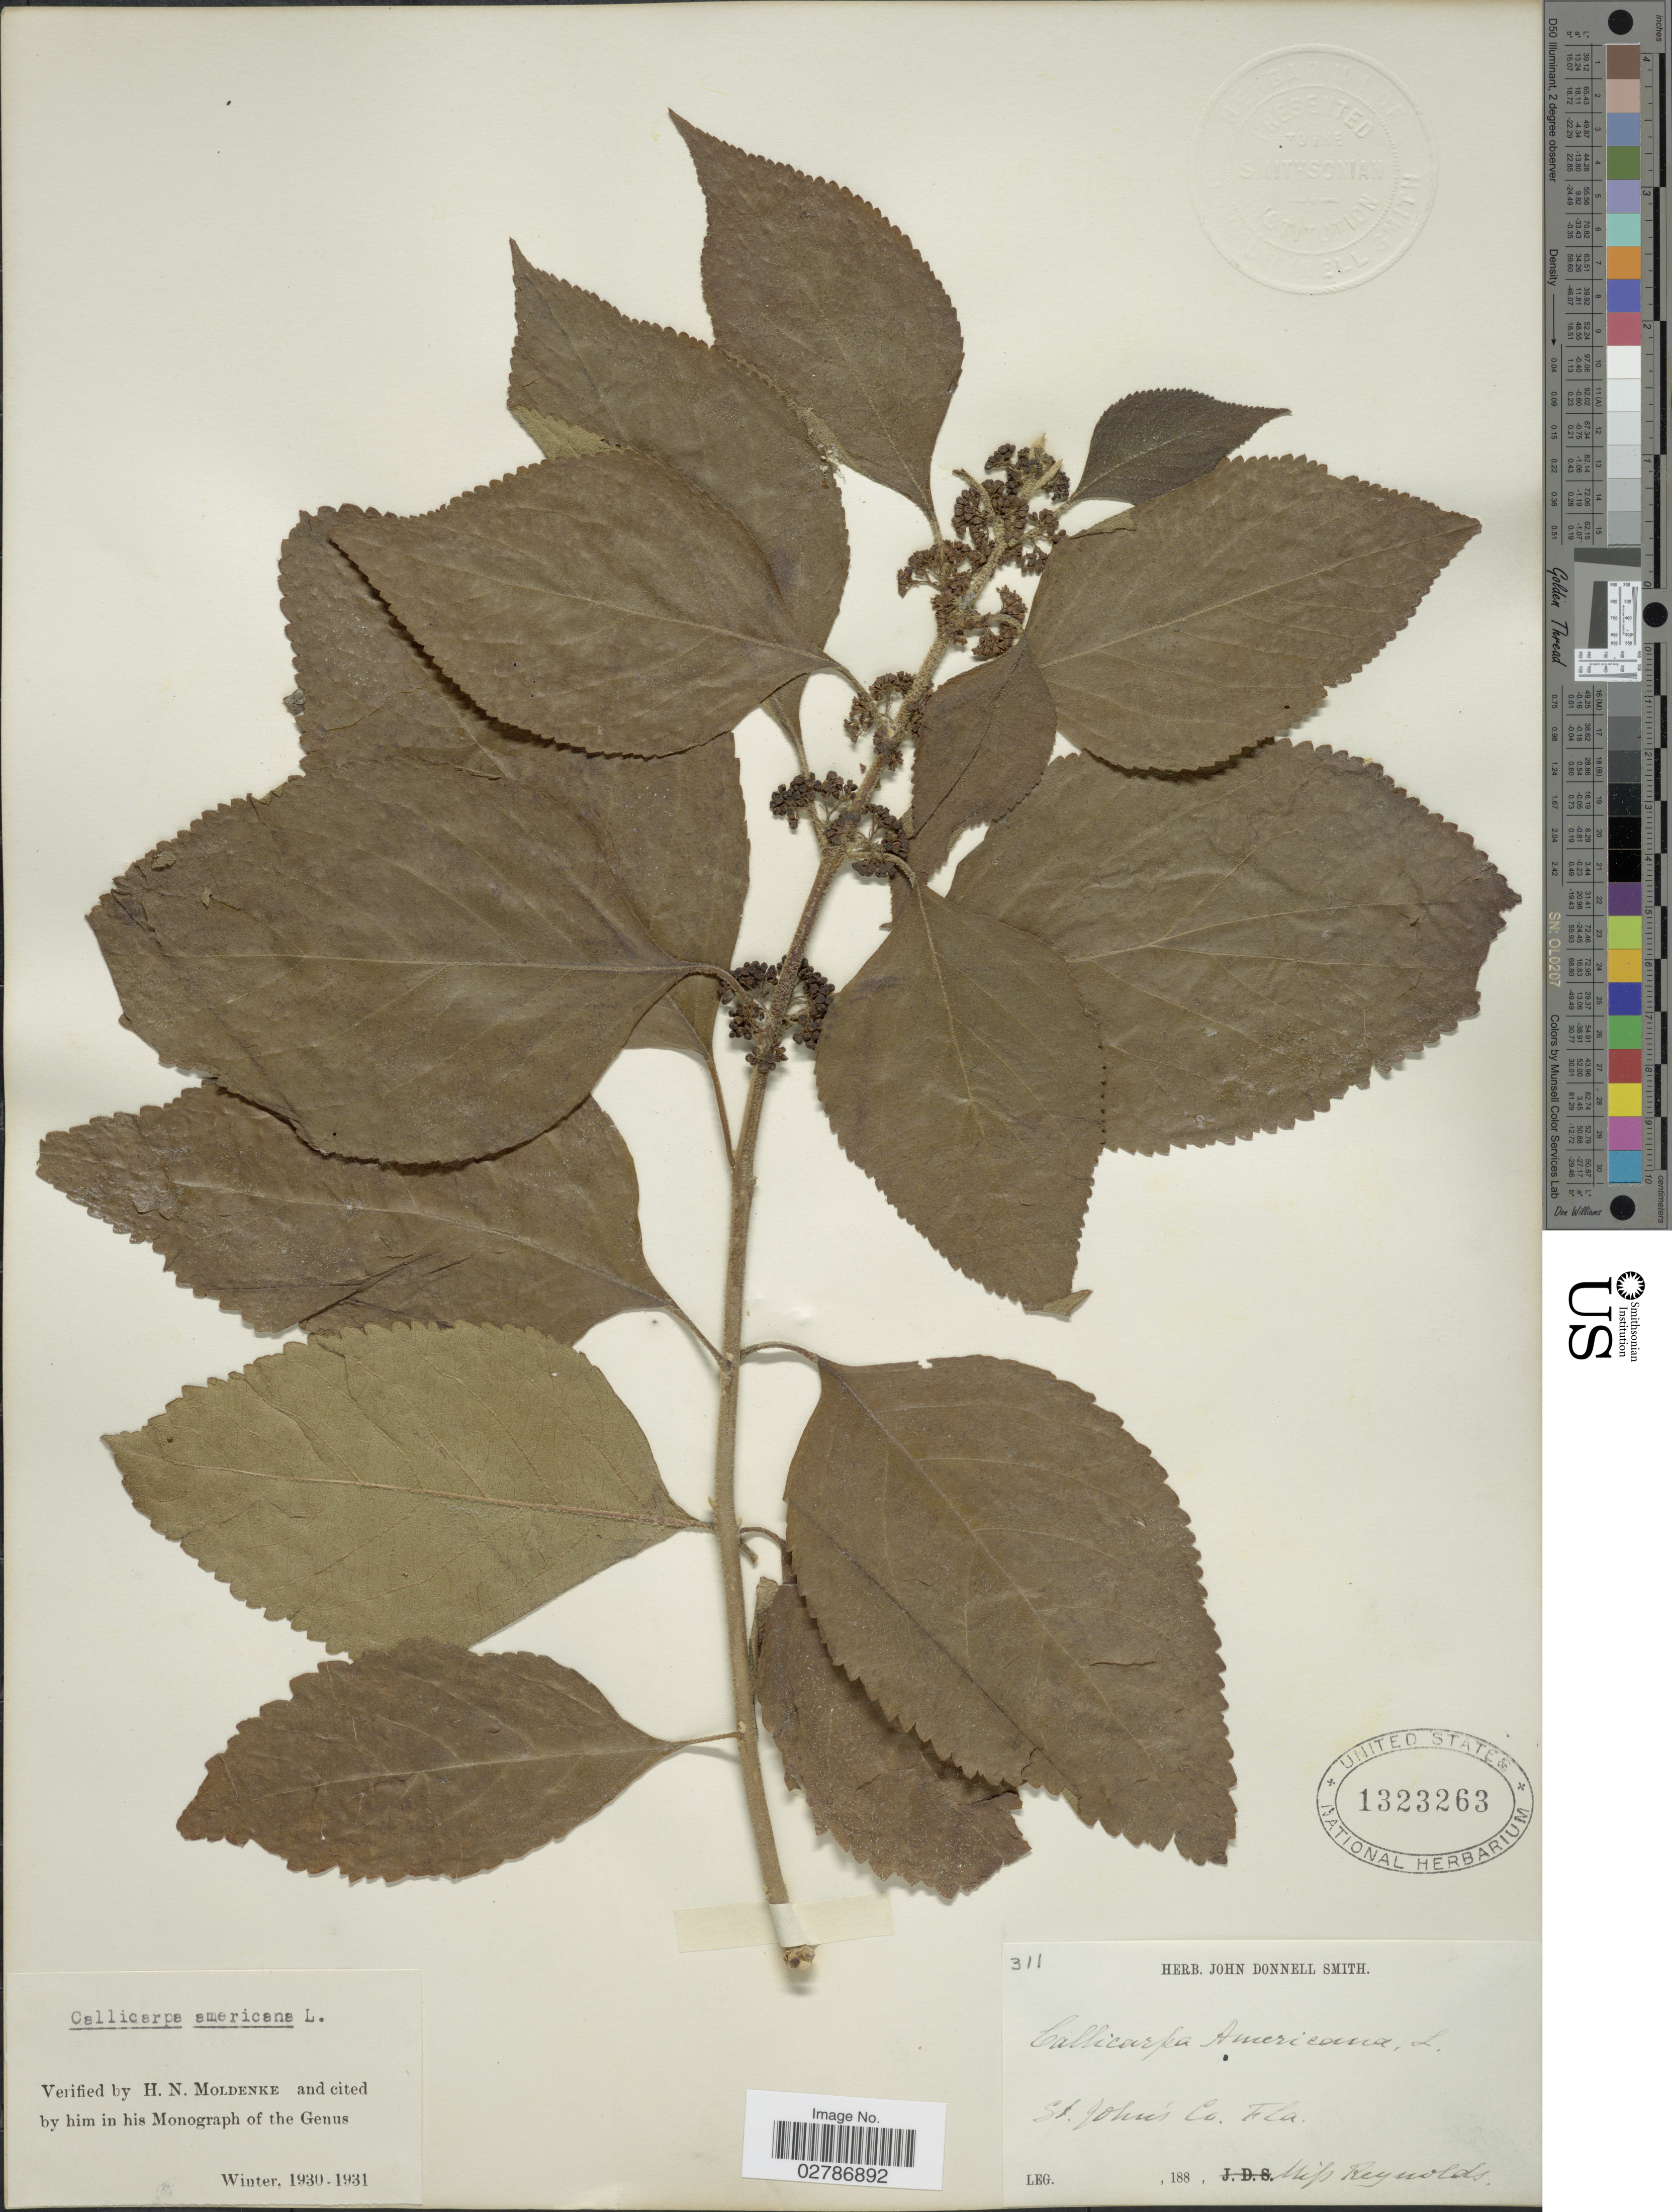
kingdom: Plantae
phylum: Tracheophyta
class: Magnoliopsida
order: Lamiales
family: Lamiaceae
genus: Callicarpa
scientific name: Callicarpa americana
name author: L.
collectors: H. Reynolds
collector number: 311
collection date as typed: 188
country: United States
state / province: Florida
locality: St. John's Co.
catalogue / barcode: US 1323263